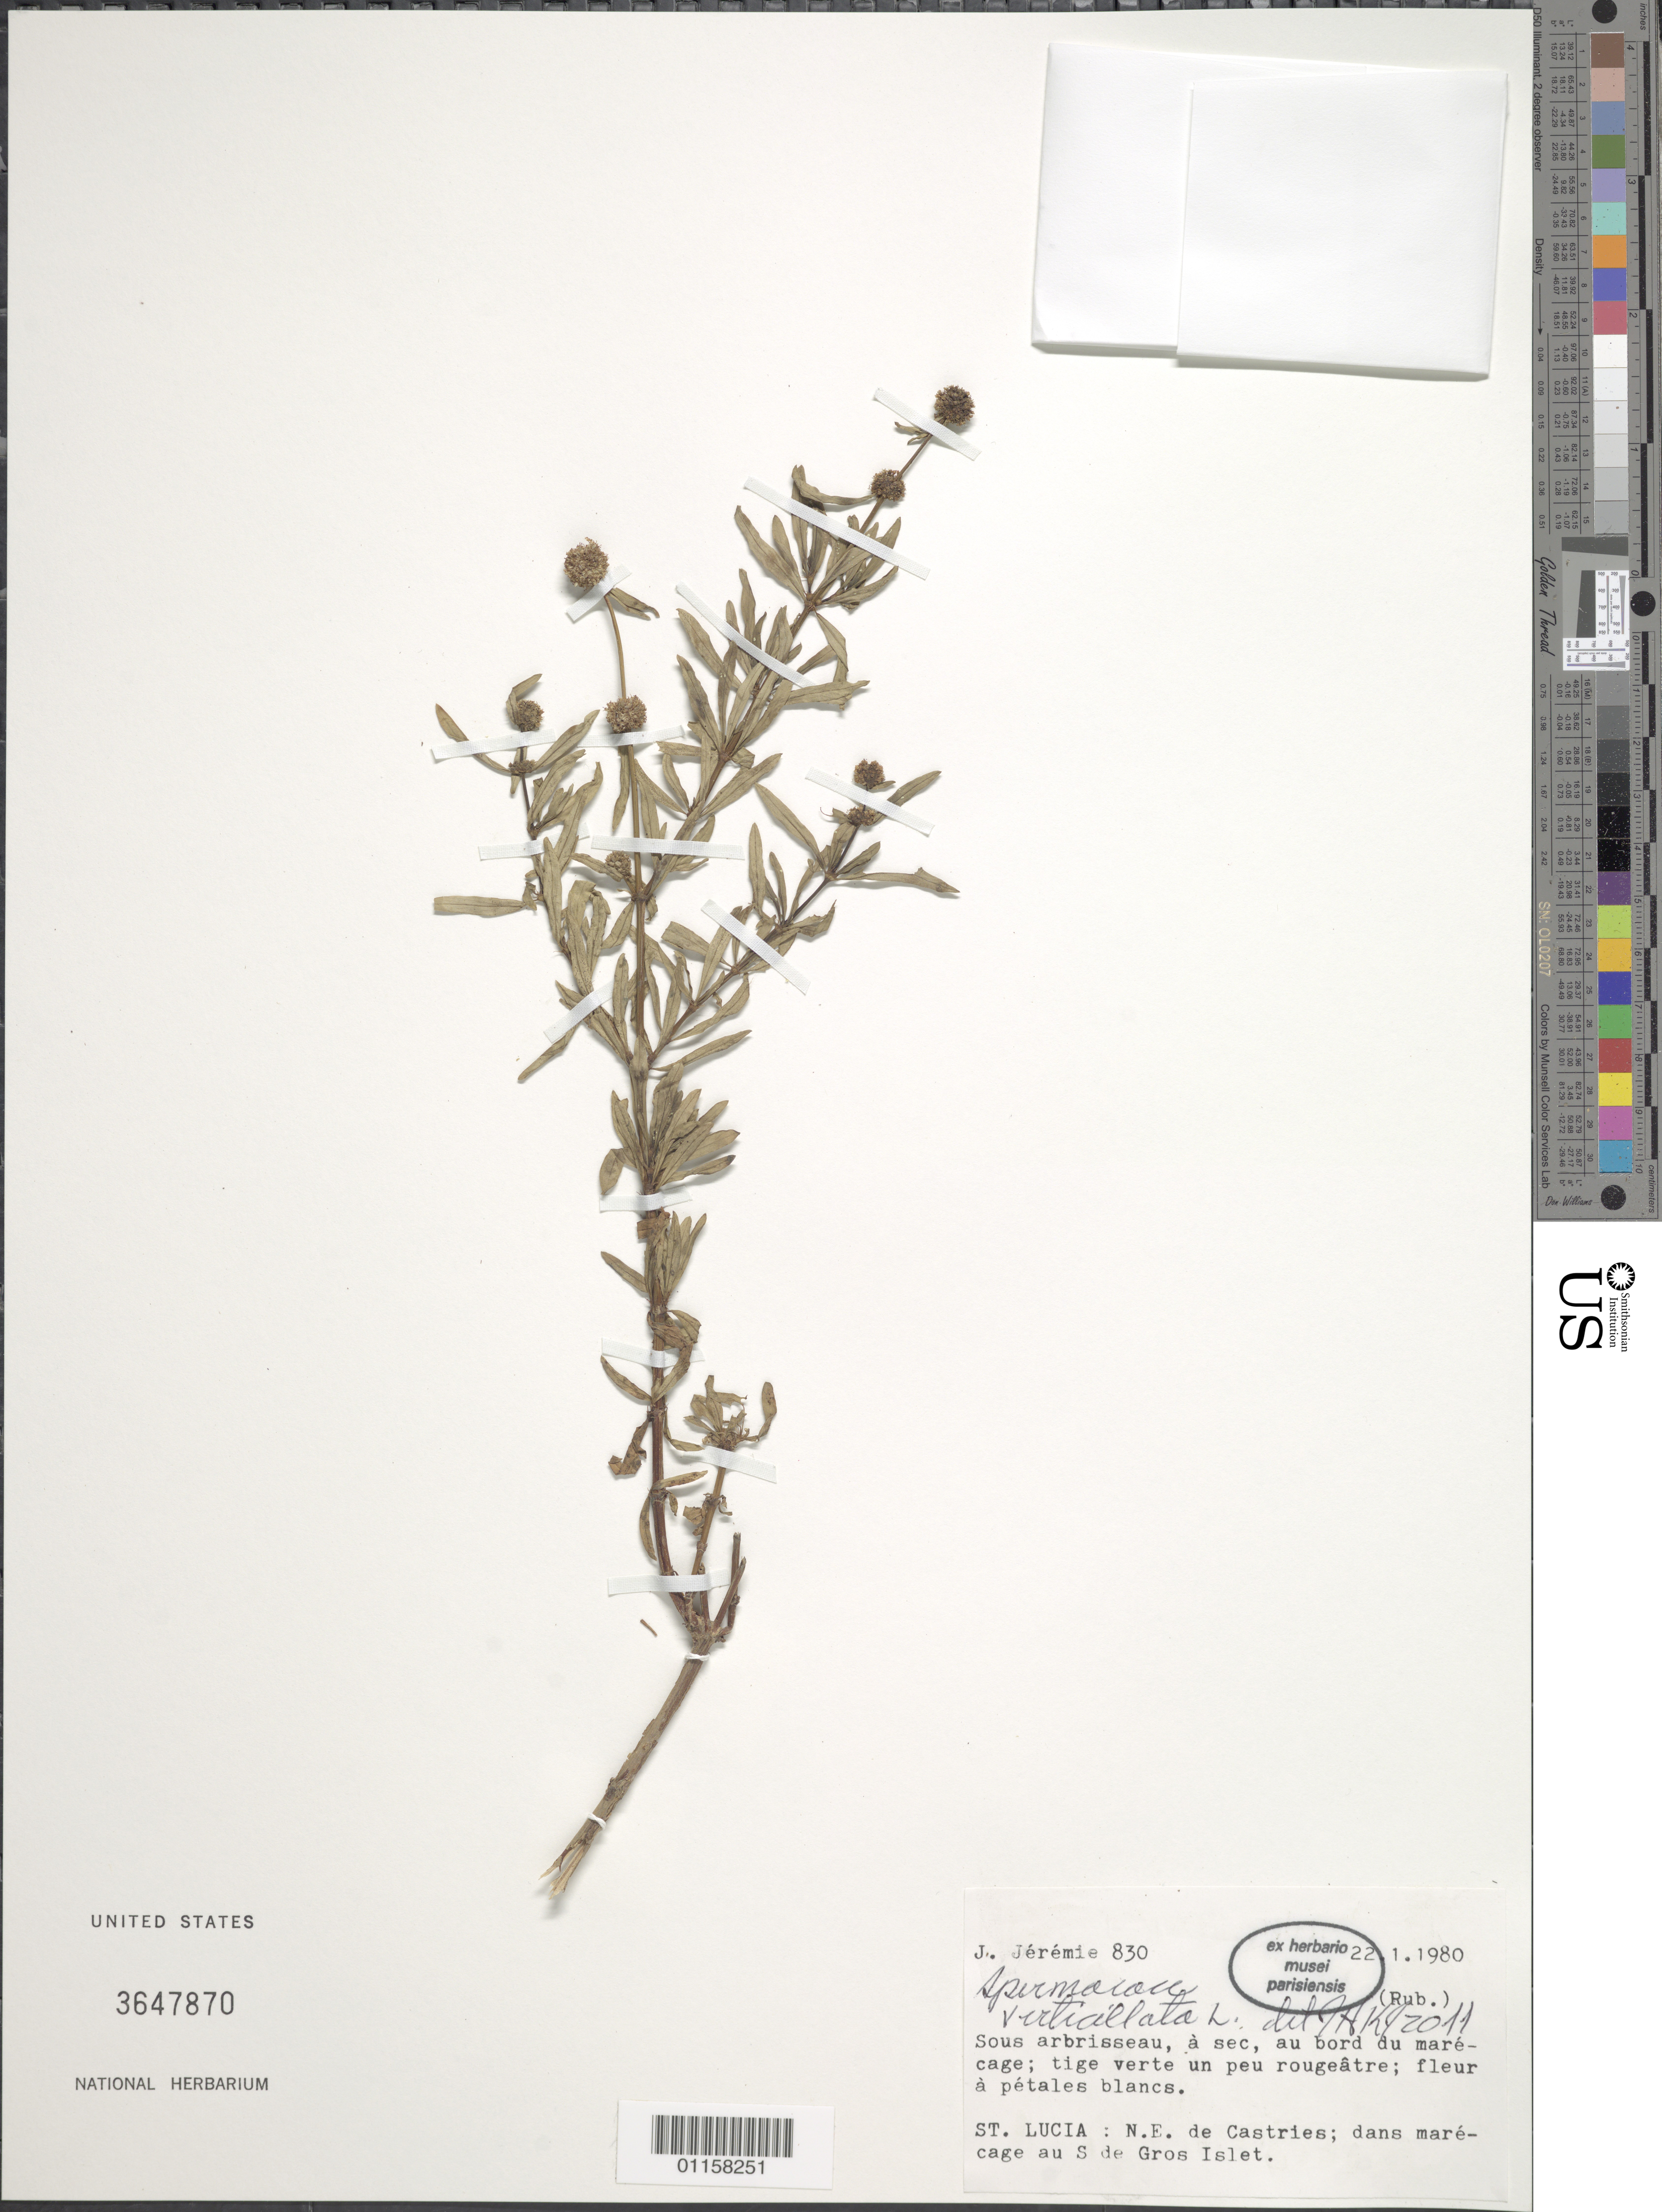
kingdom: Plantae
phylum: Tracheophyta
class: Magnoliopsida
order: Gentianales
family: Rubiaceae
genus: Spermacoce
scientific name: Spermacoce verticillata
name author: L.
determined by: Kirkbride, J. H.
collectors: J. Jérémie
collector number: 830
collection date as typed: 22.1.1980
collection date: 1980-01-22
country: St. Lucia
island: St. Lucia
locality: NE de Castries ; dans marécage au S de Gros Islet.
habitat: Au bord du marécage.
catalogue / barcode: US 3647870